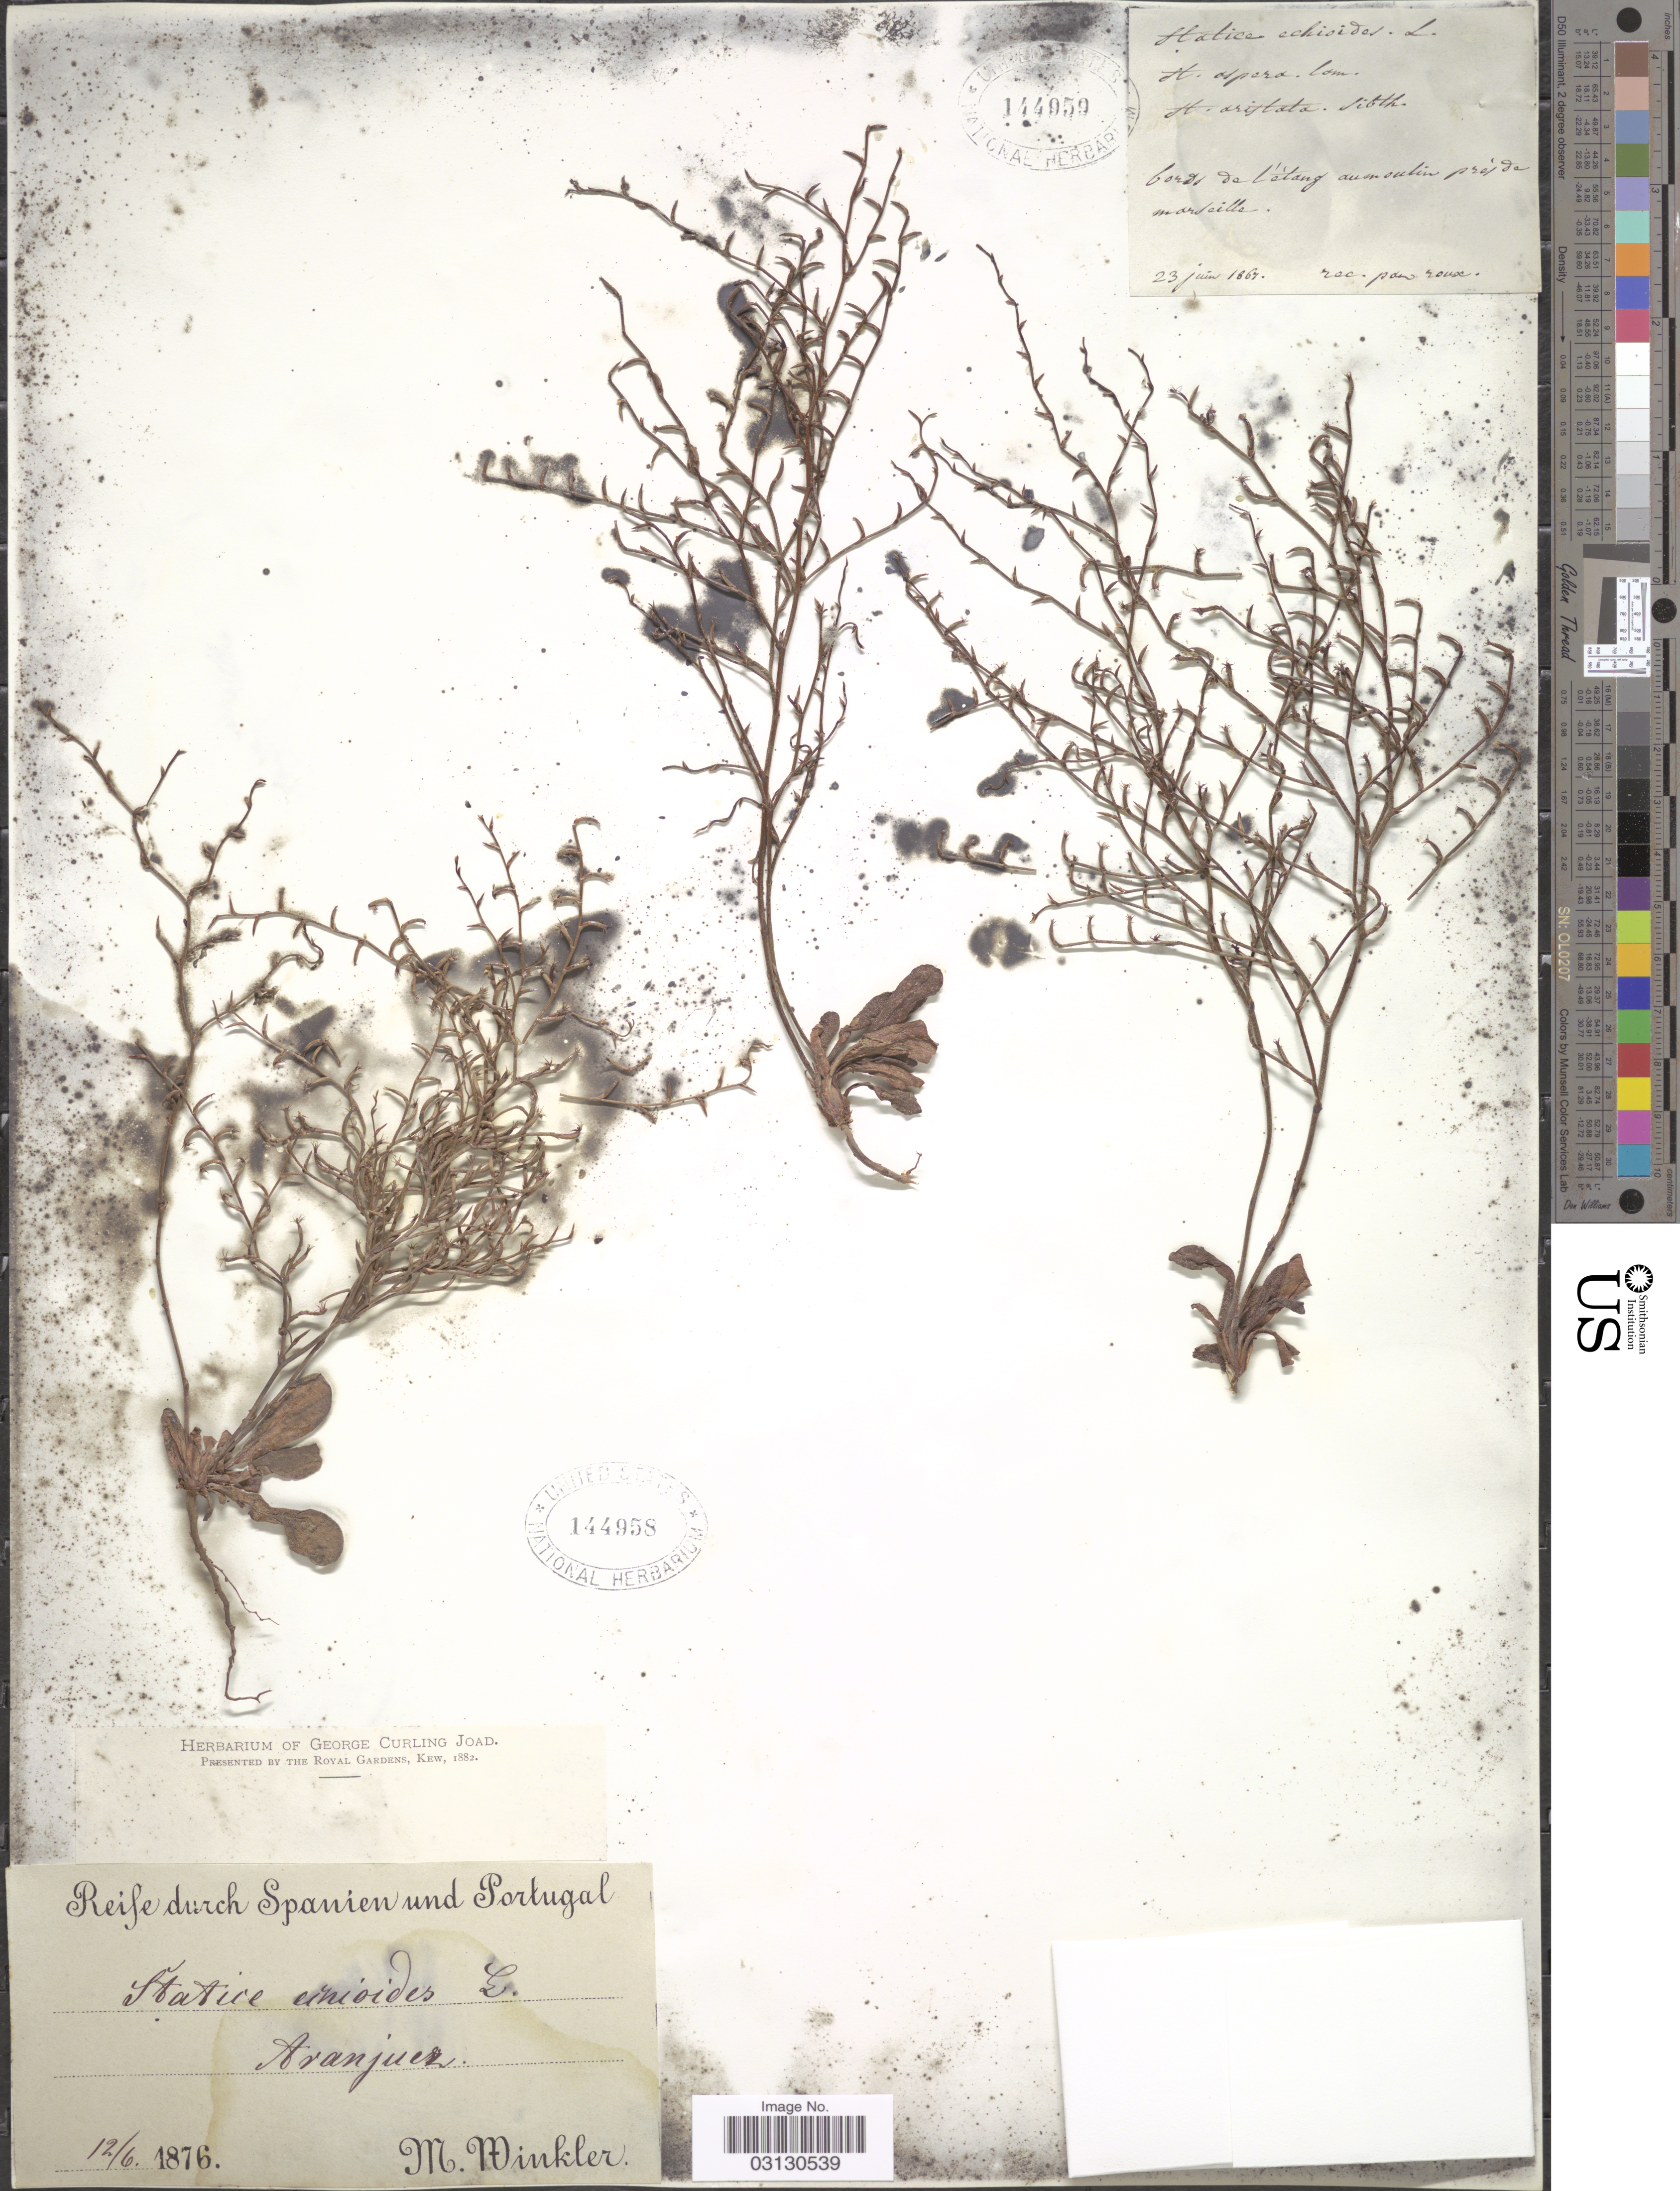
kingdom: Plantae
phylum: Tracheophyta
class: Magnoliopsida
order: Caryophyllales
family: Plumbaginaceae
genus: Limonium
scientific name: Limonium echioides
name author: (L.) Mill.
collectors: M. Winkler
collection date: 1876-06-12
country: Spain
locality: Spanien und Portugal. Aranjuez.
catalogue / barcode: US 144958